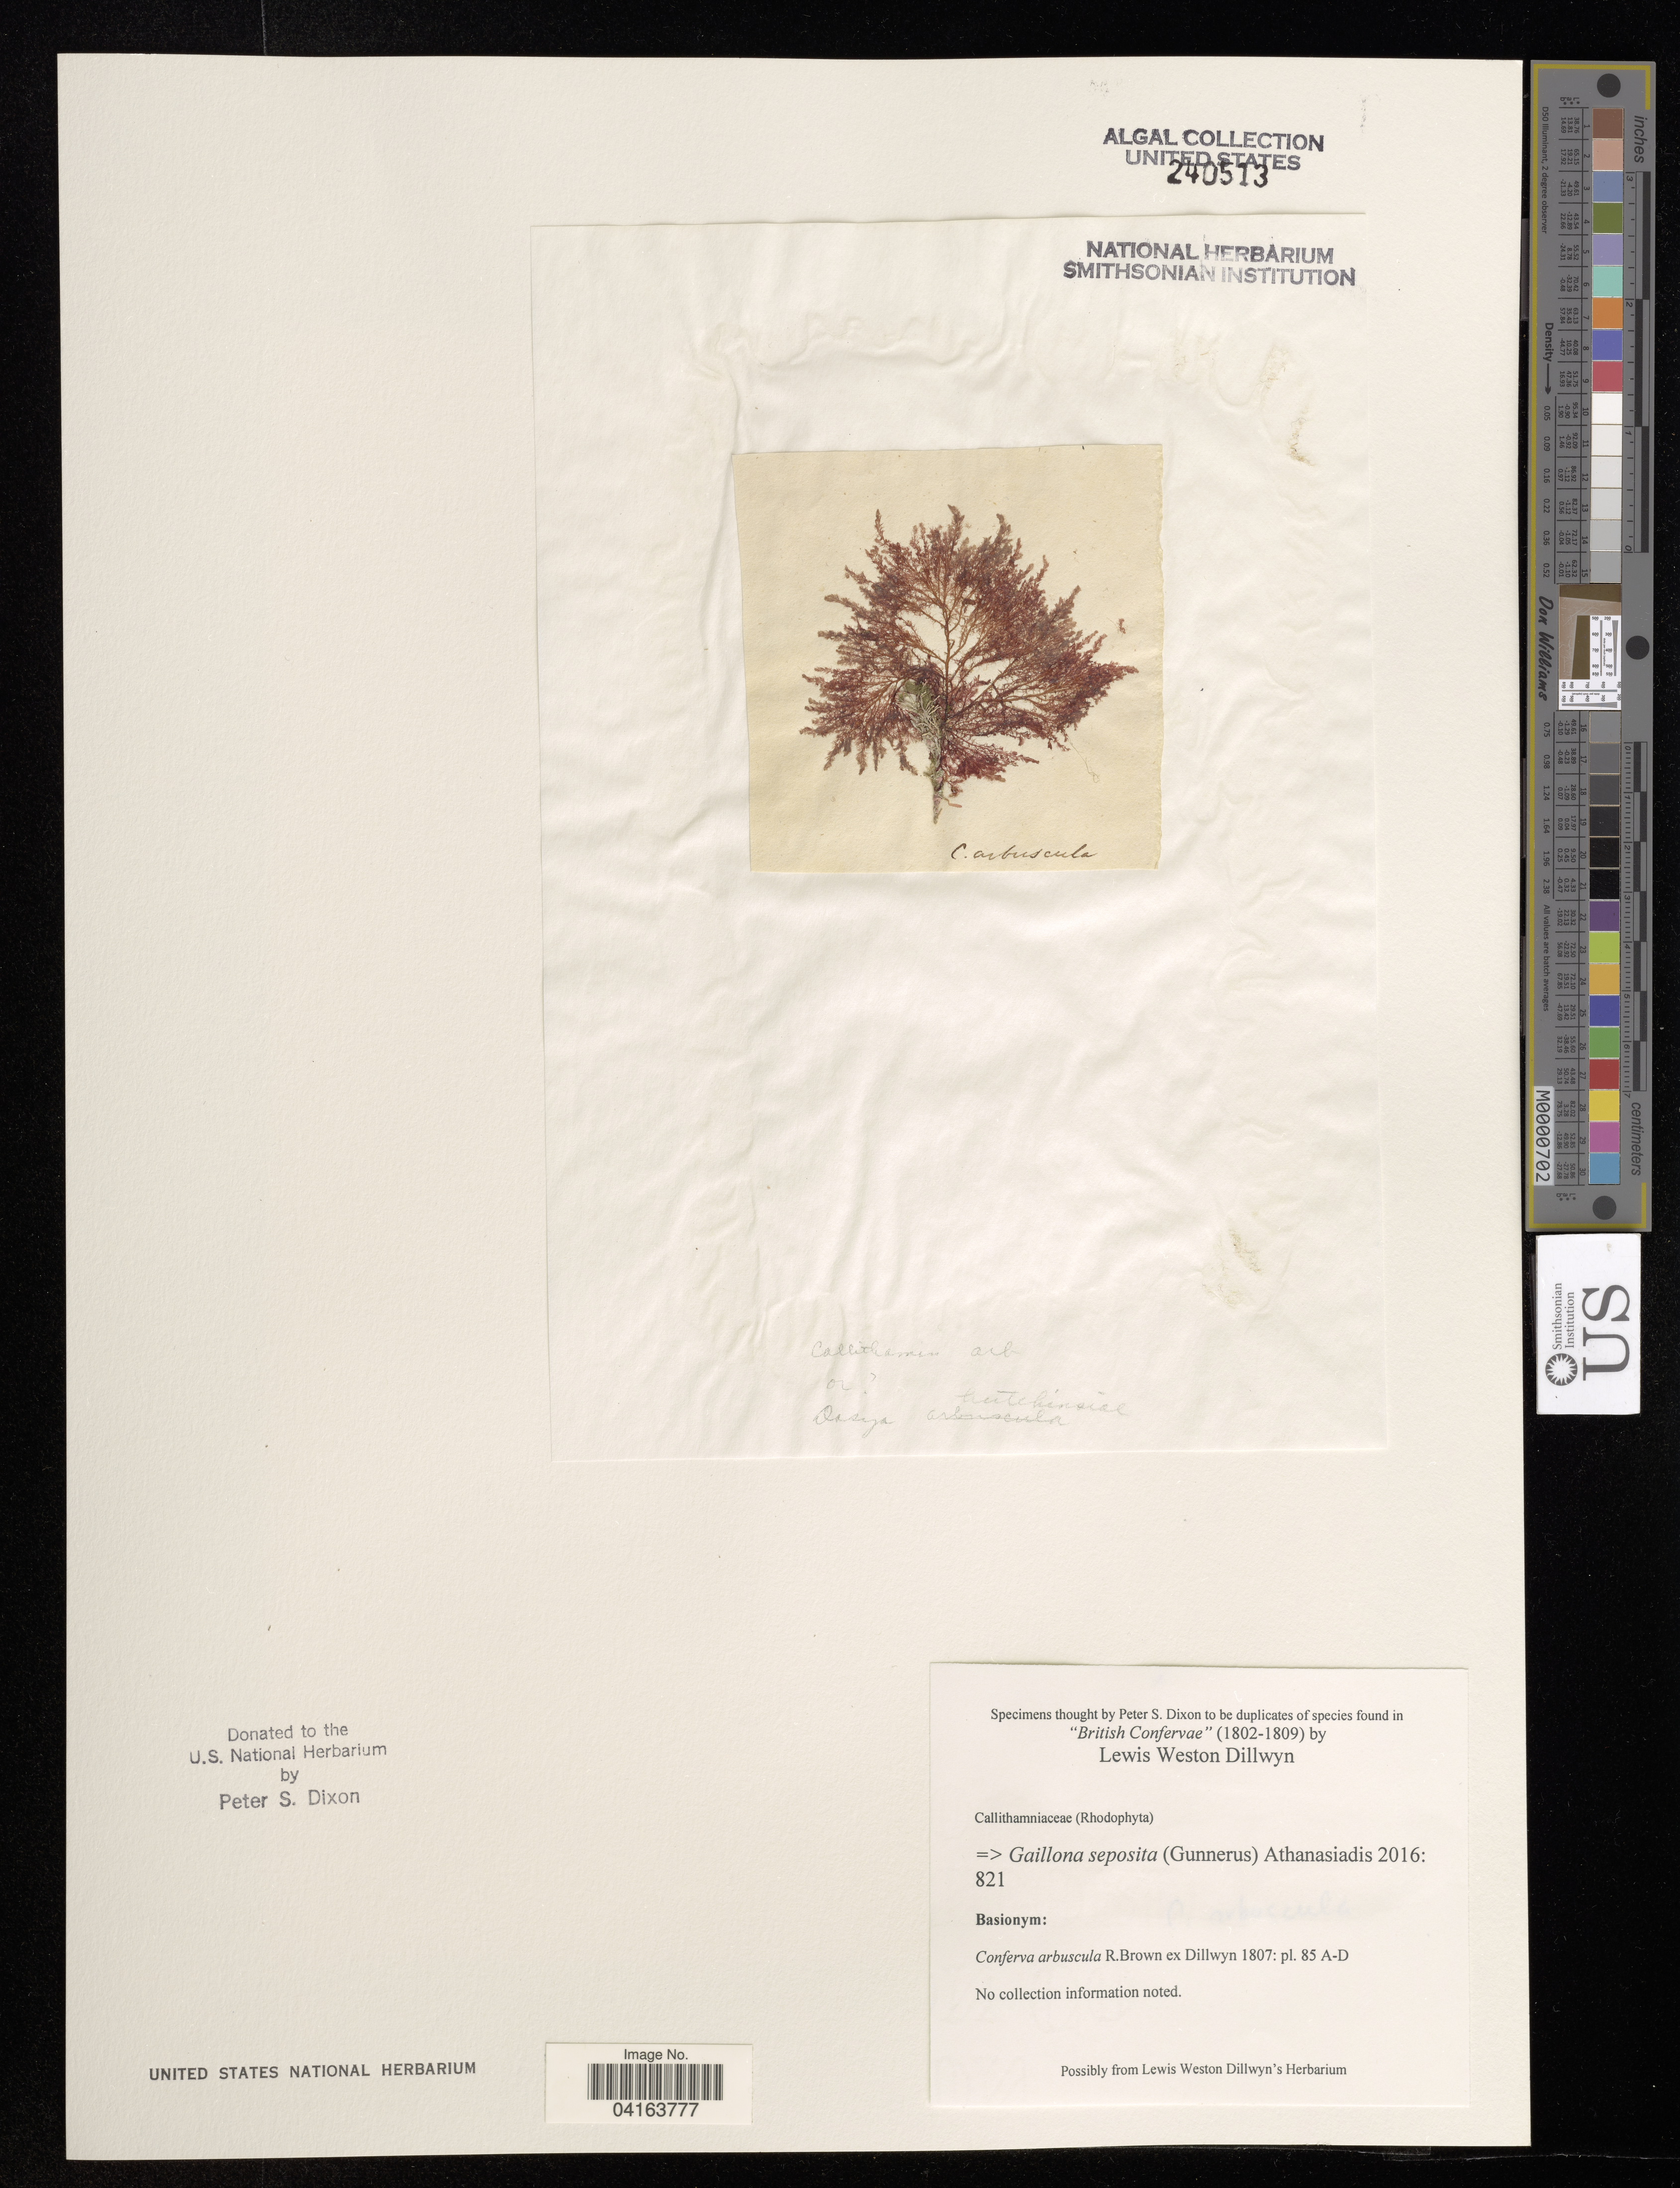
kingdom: Plantae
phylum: Rhodophyta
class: Florideophyceae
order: Ceramiales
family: Callithamniaceae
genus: Gaillona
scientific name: Gaillona seposita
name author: (Gunnerus) A. Athanasiadis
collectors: P. S. Dixon & L. W. Dillwyn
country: United Kingdom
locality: British Confervae.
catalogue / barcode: US 240513